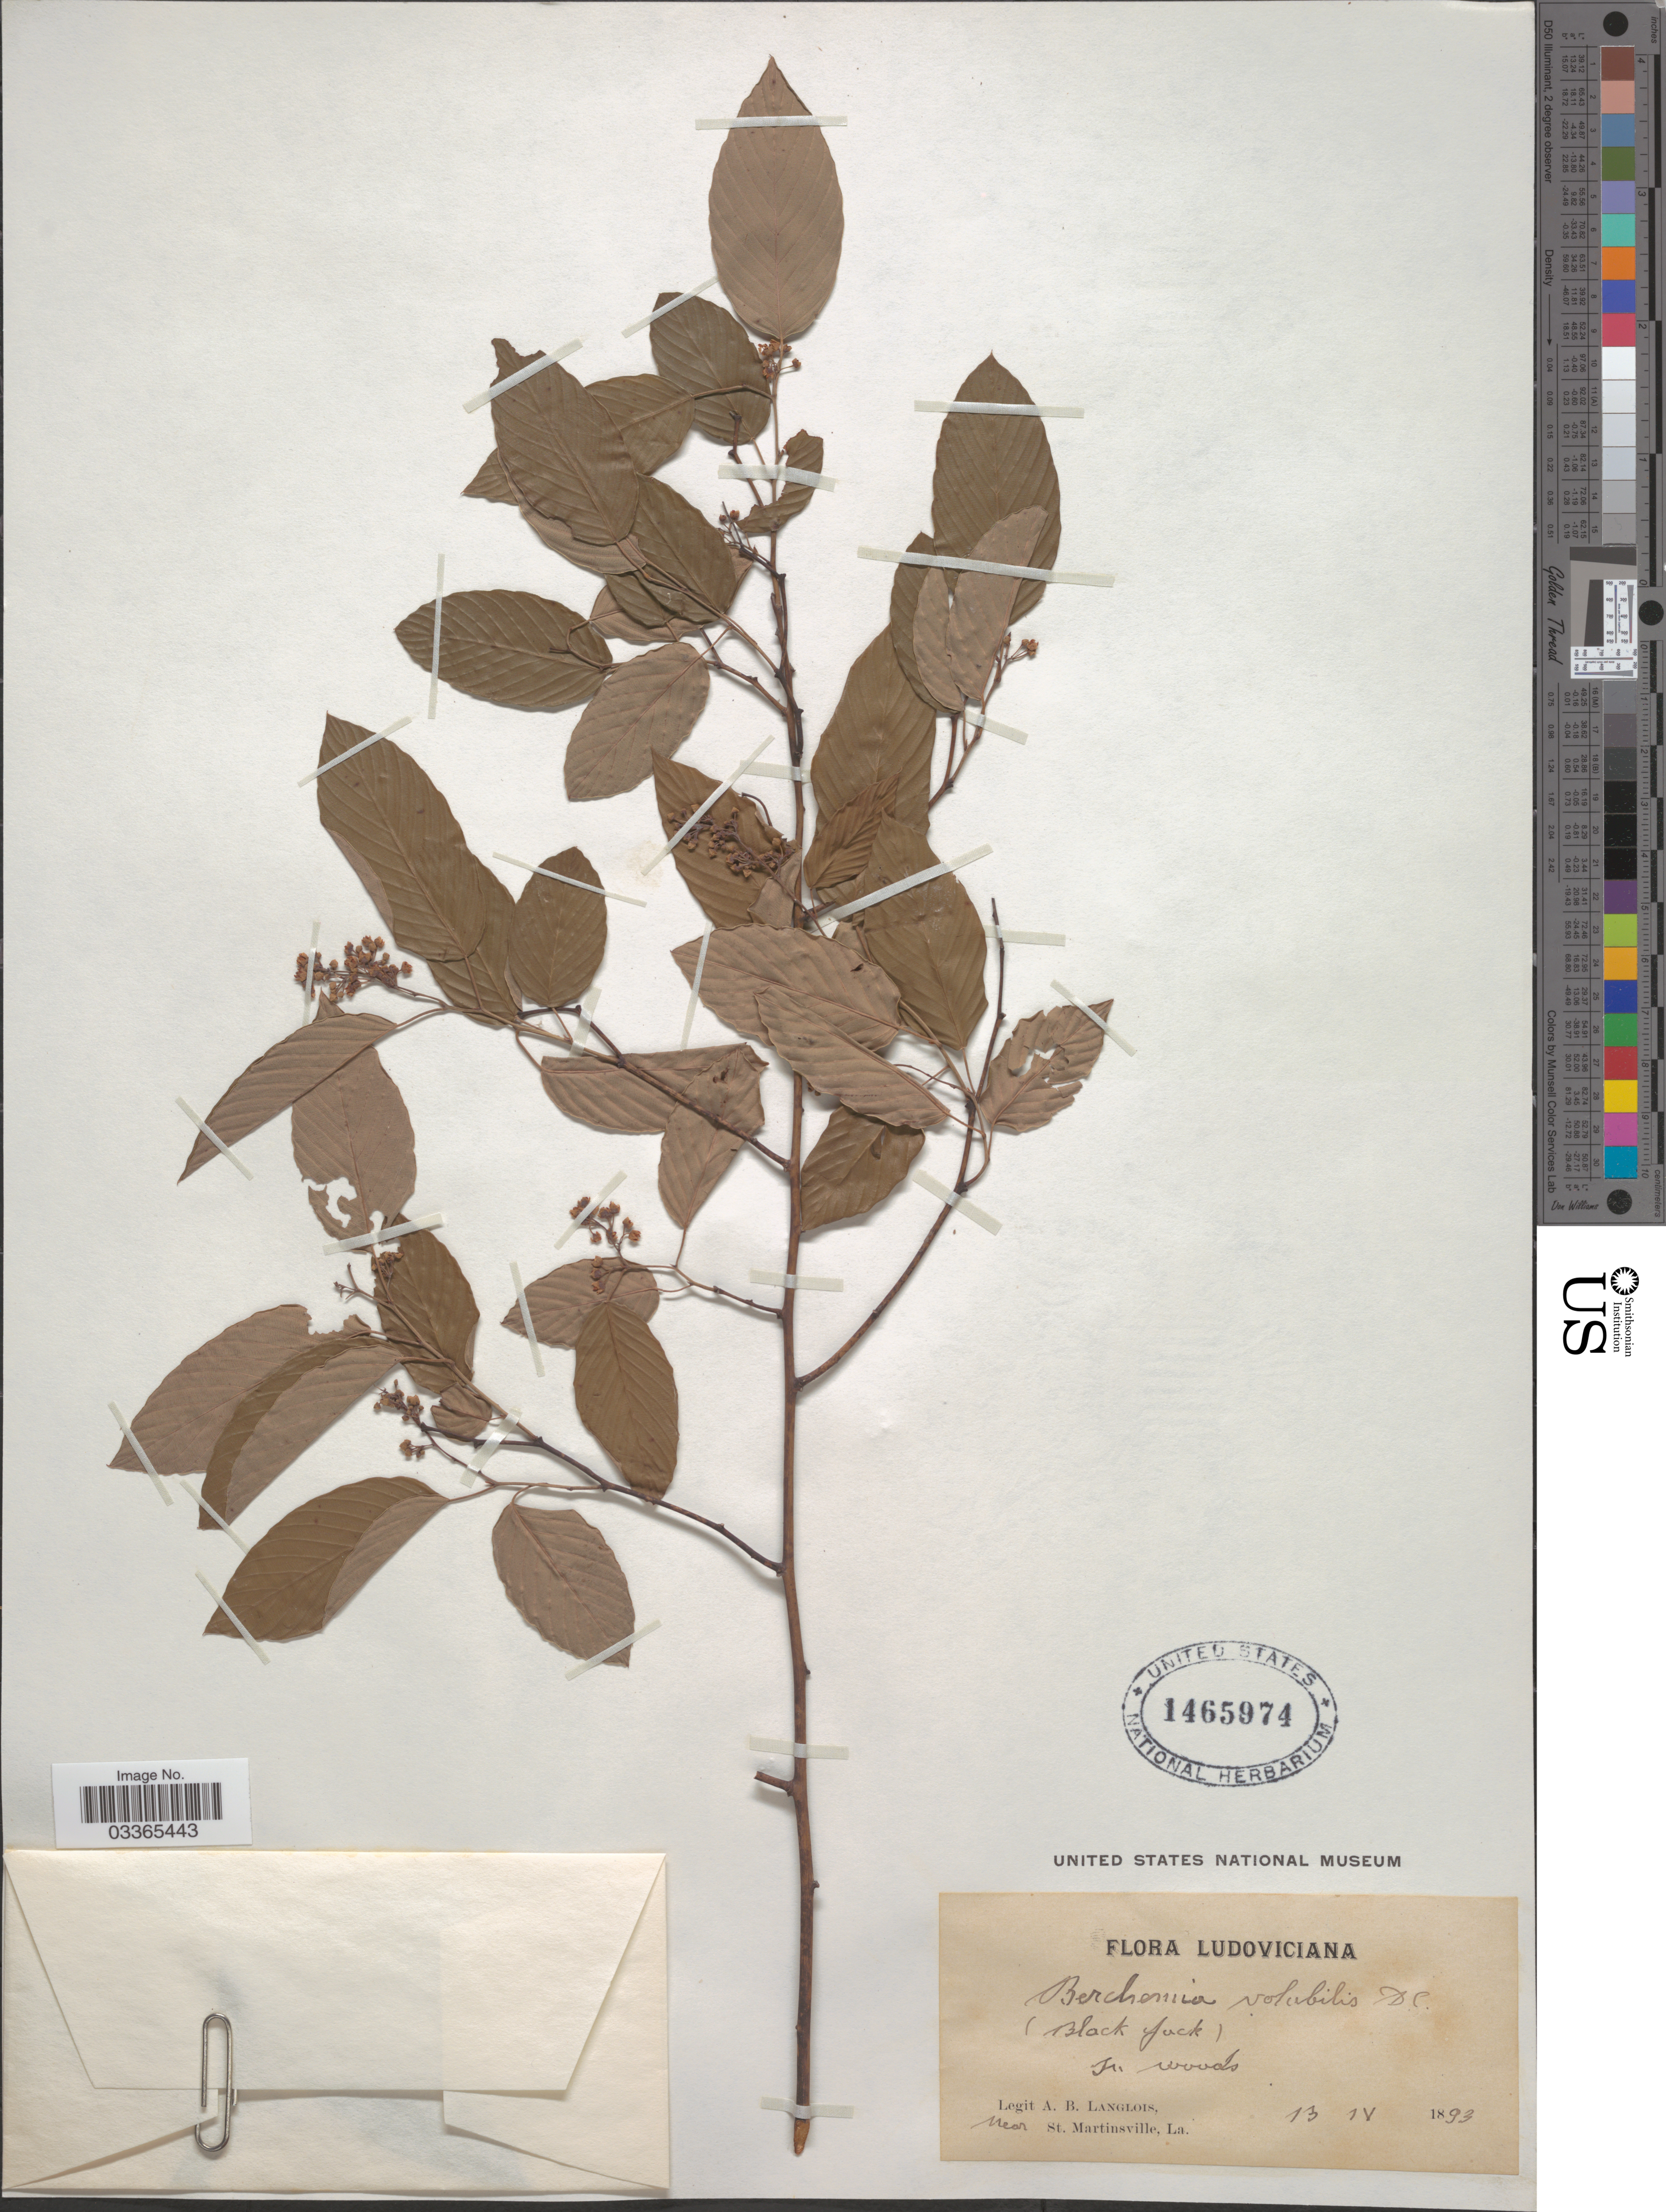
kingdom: Plantae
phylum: Tracheophyta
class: Magnoliopsida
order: Rosales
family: Rhamnaceae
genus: Berchemia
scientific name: Berchemia scandens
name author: (Hill) K. Koch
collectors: A. Langlois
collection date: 1893-04-13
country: United States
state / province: Louisiana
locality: Ludoviciana. Near St. Martinsville.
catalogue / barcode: US 1465974